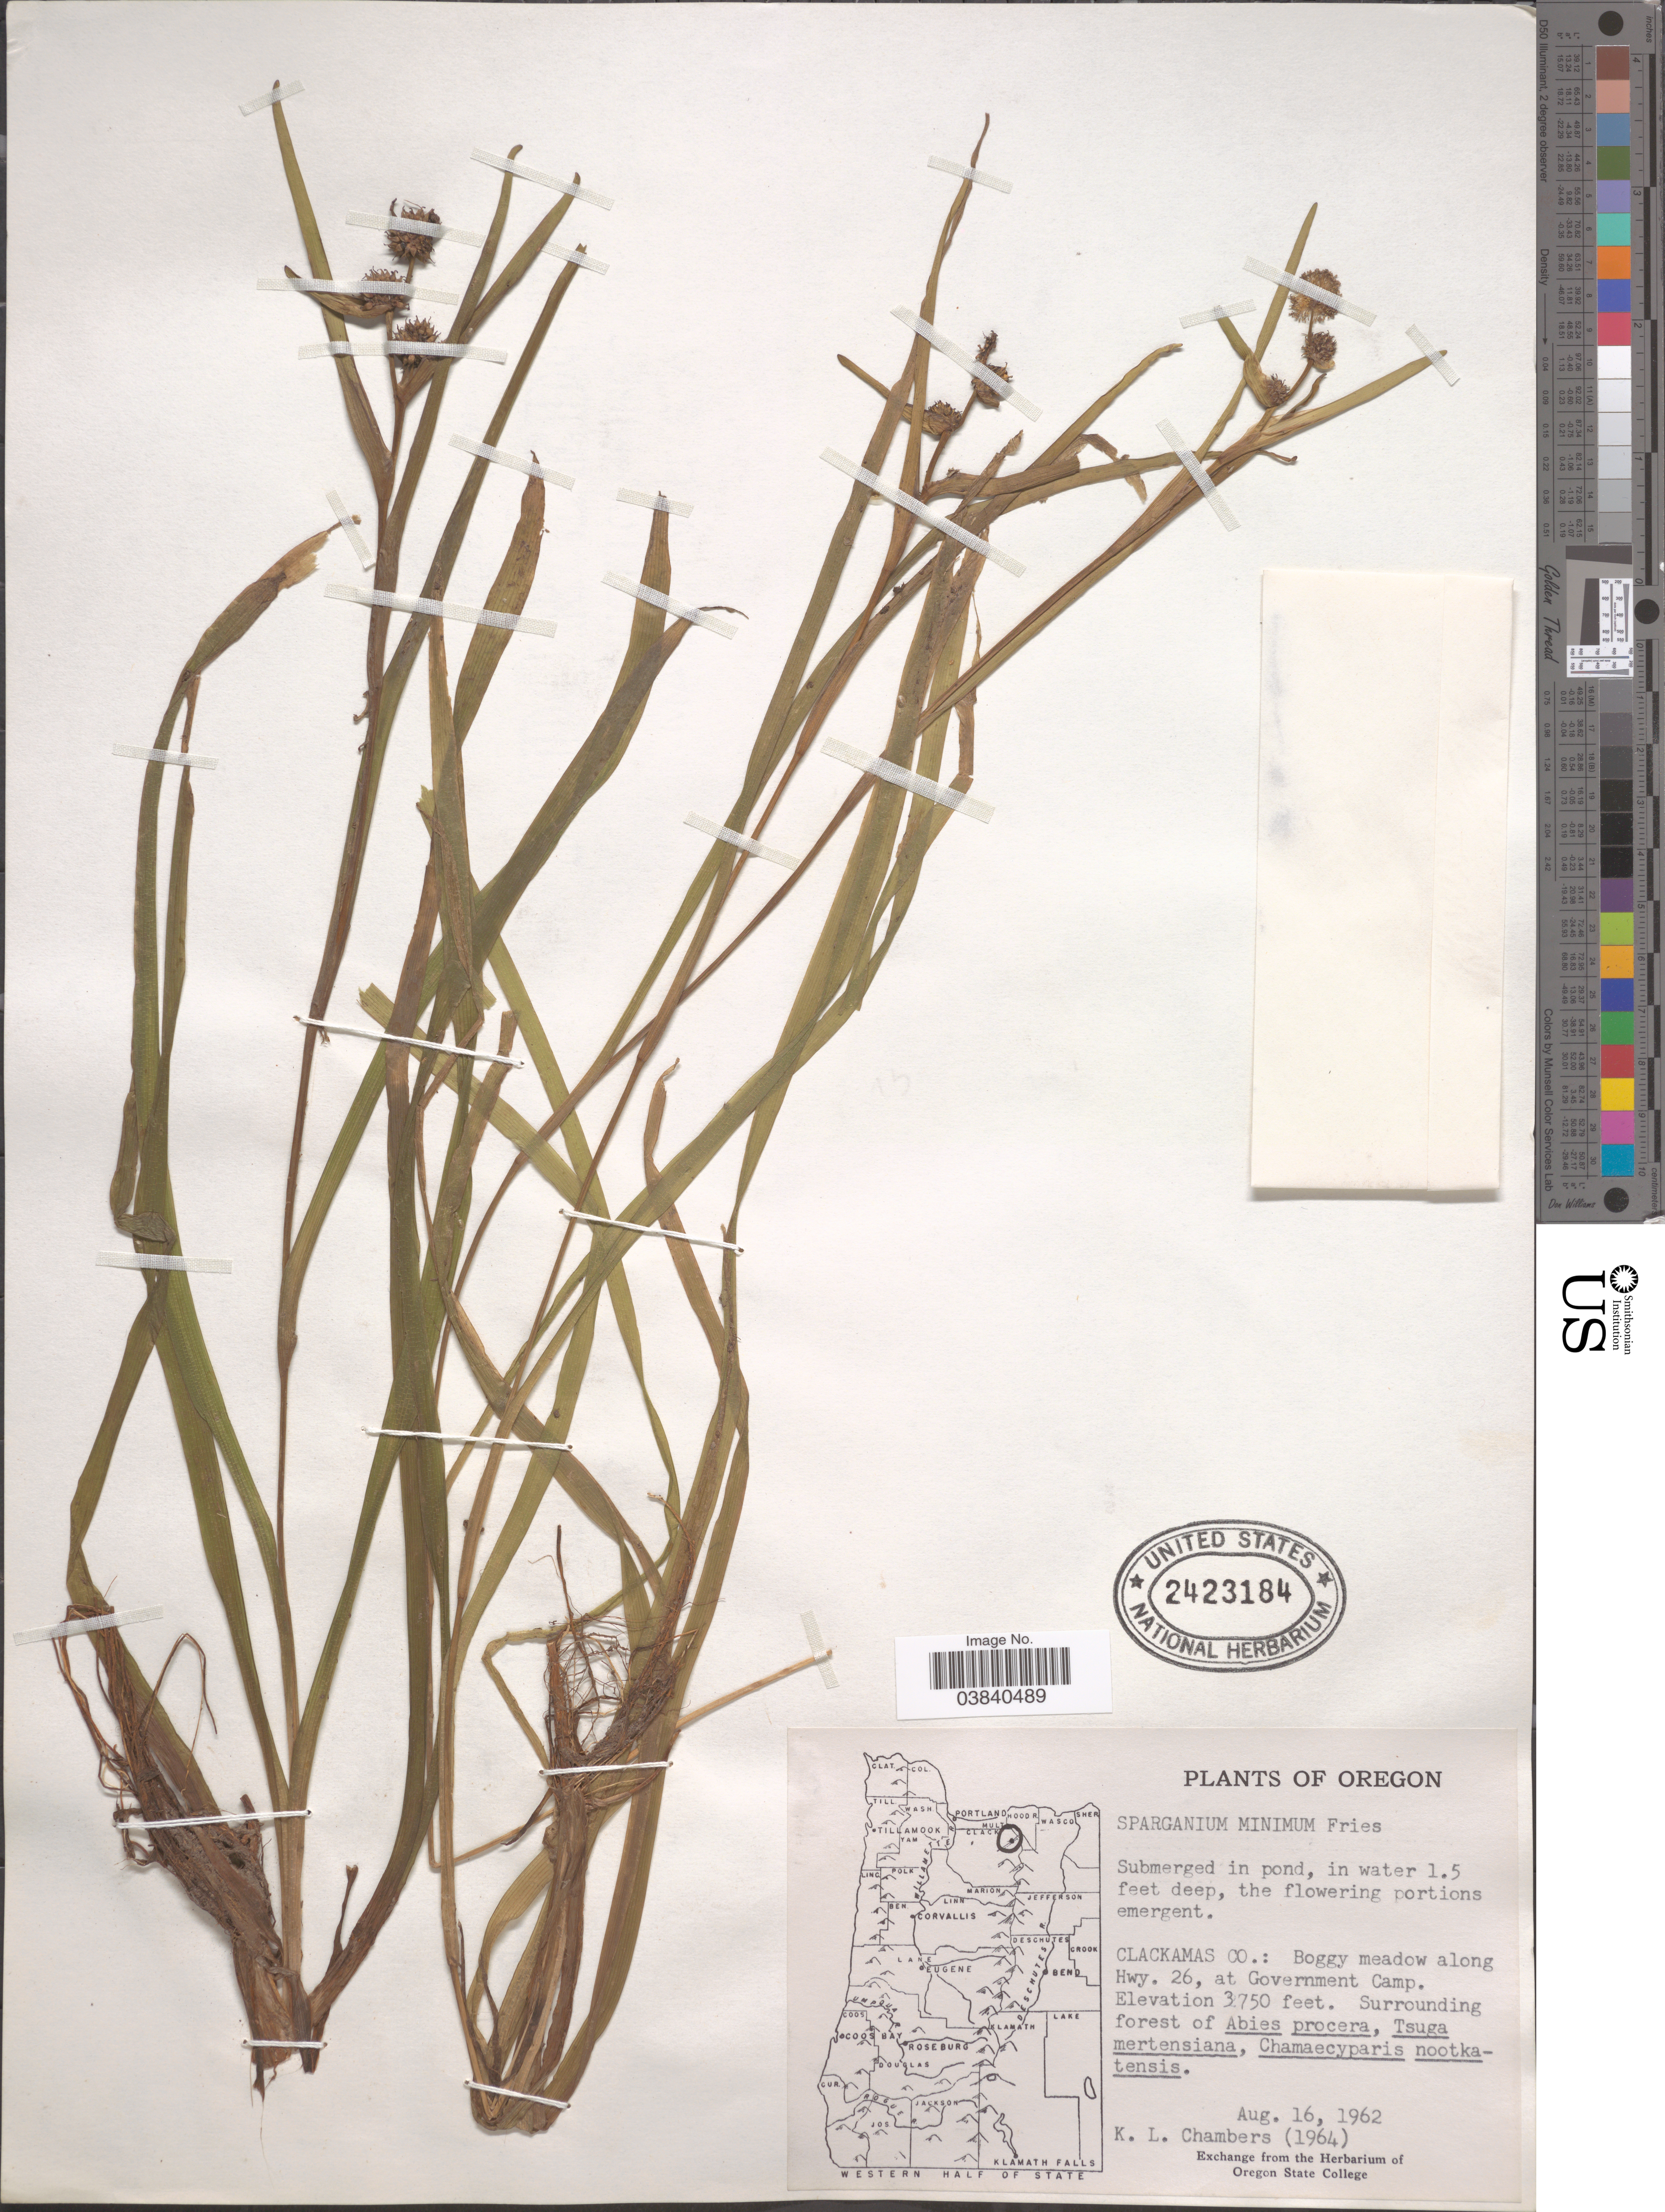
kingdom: Plantae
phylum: Tracheophyta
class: Liliopsida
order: Poales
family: Typhaceae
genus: Sparganium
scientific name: Sparganium minimum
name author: Wallr.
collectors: K. Chambers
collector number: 1964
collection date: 1962-08-16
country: United States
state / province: Oregon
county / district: Clackamas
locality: Clackamas Co.: Boggy meadow along Hwy. 26, at Government Camp.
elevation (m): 1143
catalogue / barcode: US 2423184